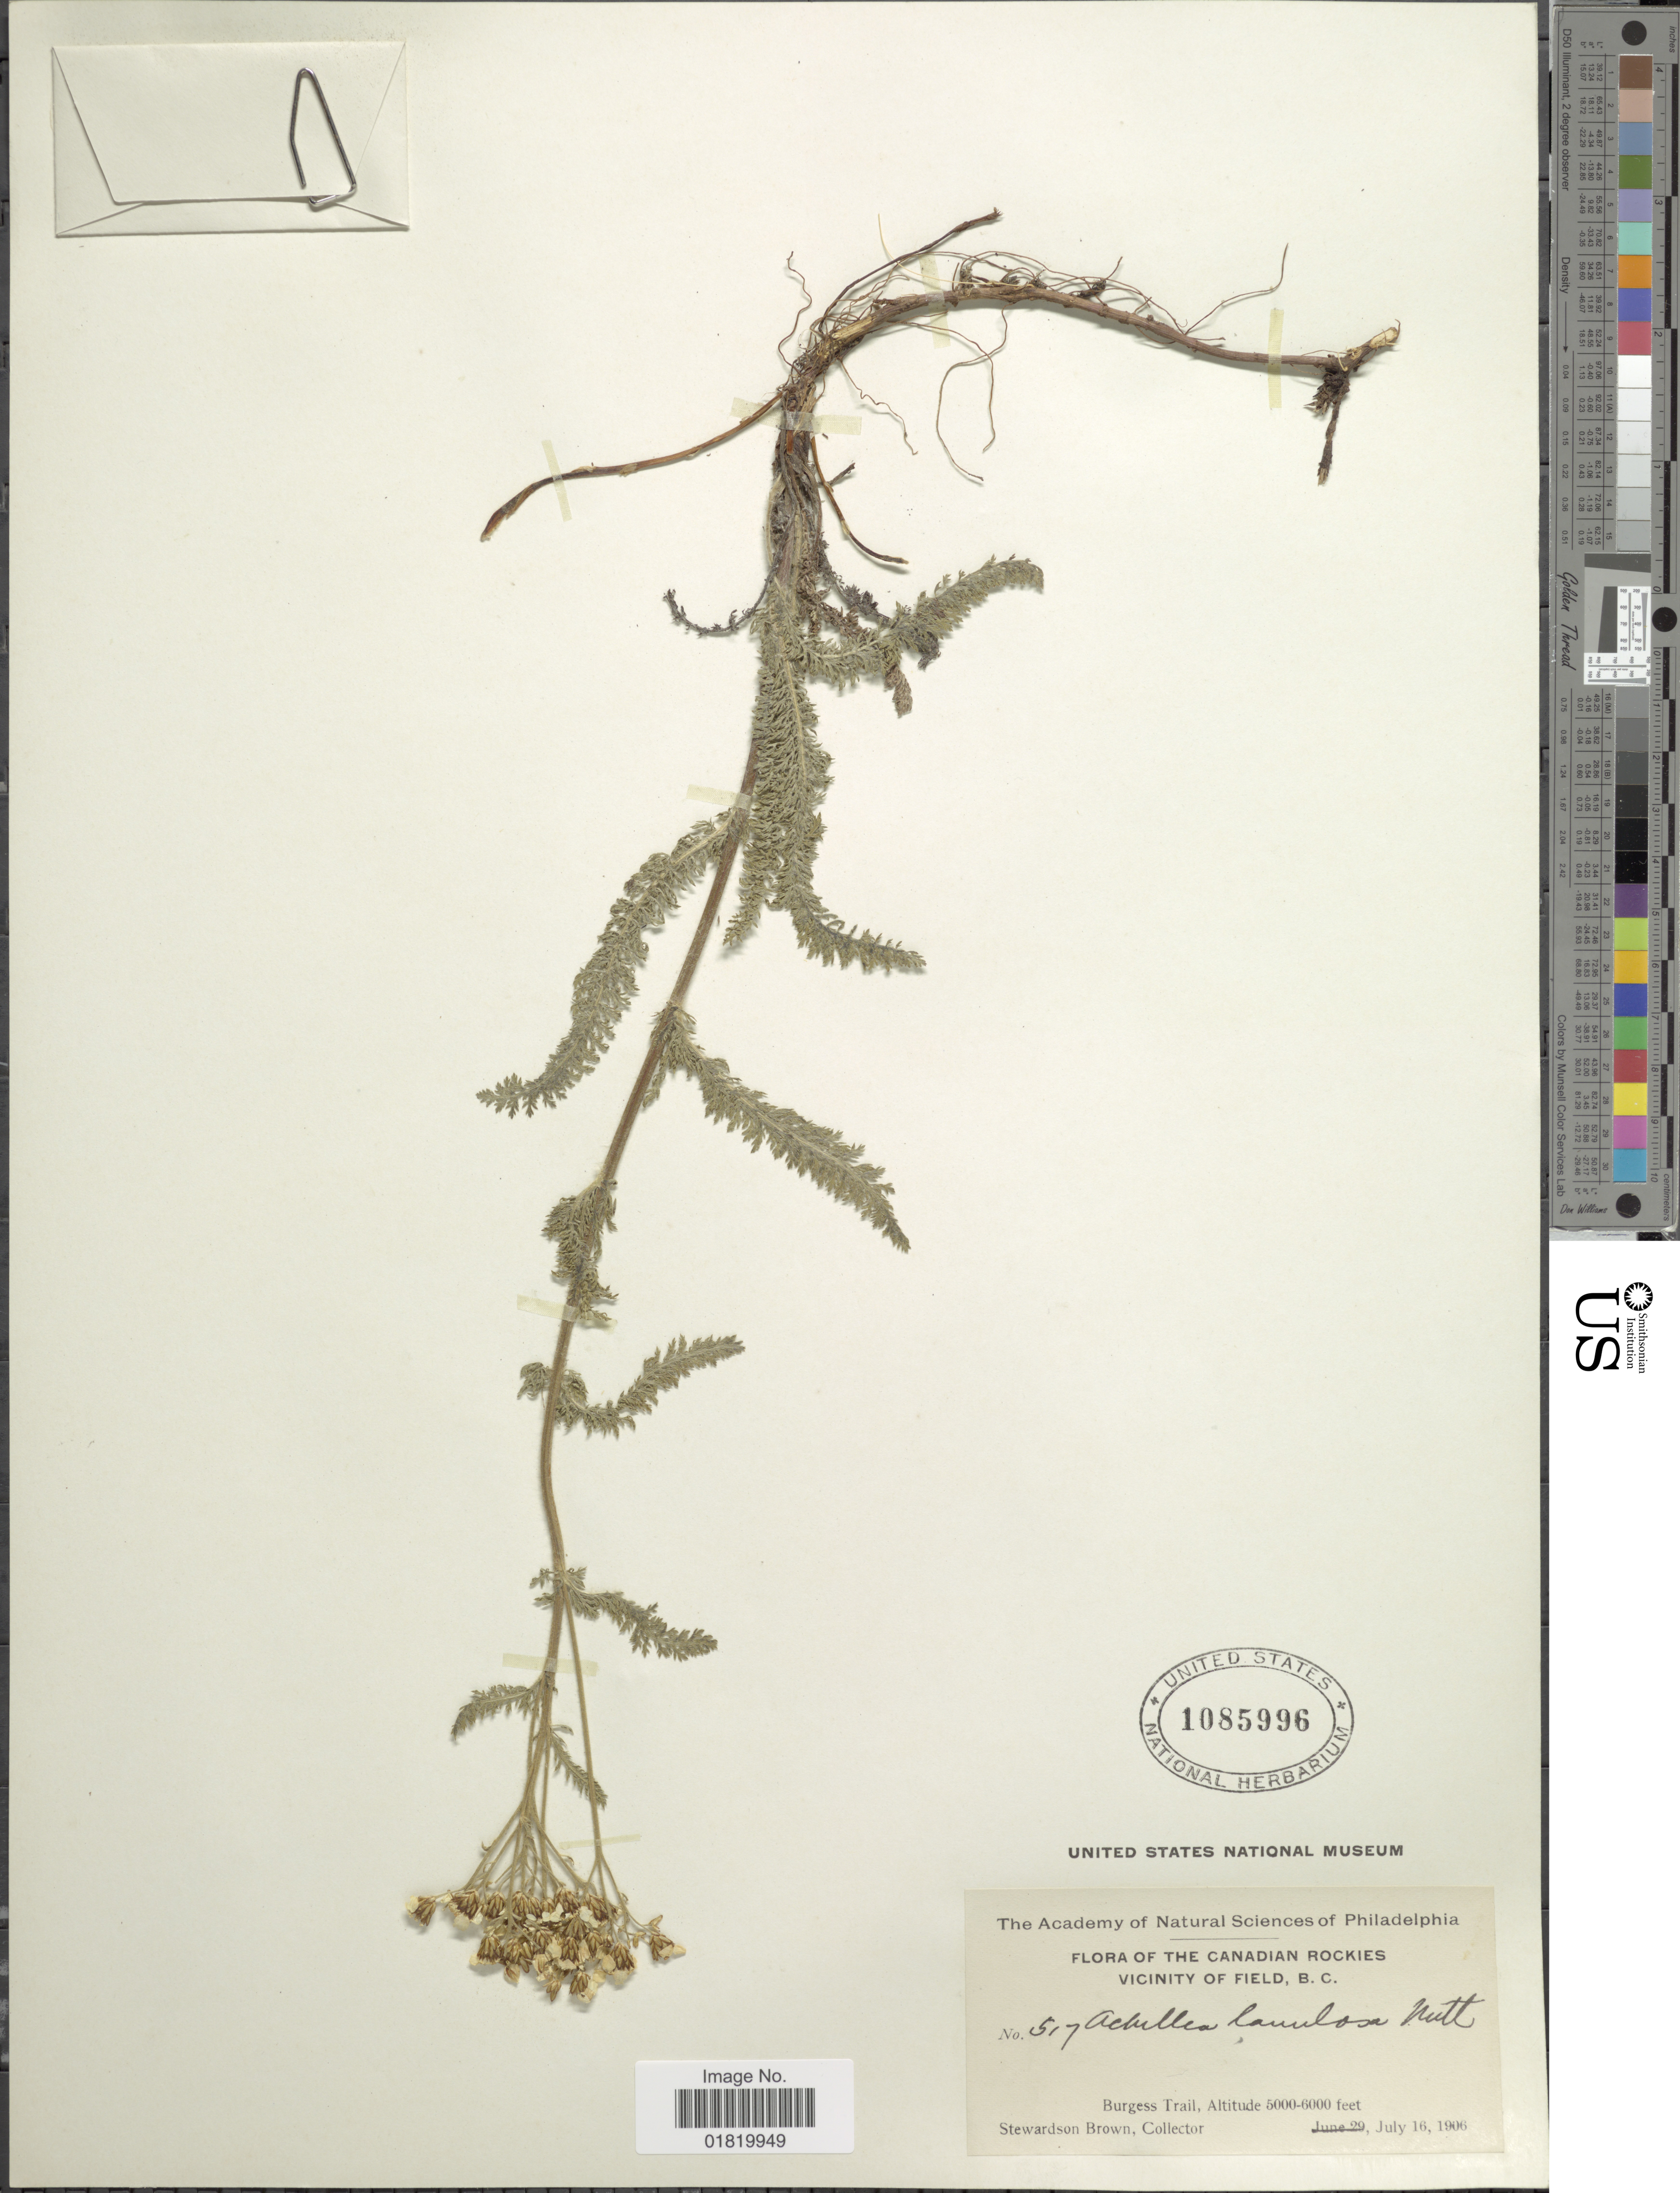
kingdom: Plantae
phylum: Tracheophyta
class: Magnoliopsida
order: Asterales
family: Asteraceae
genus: Achillea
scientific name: Achillea lanulosa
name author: Nutt.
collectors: S. Brown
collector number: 517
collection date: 1906-07-16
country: Canada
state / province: British Columbia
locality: Canadian Rockies. Vicinity of Field, B.C. Burgess Trail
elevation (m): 1524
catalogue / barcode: US 1085996